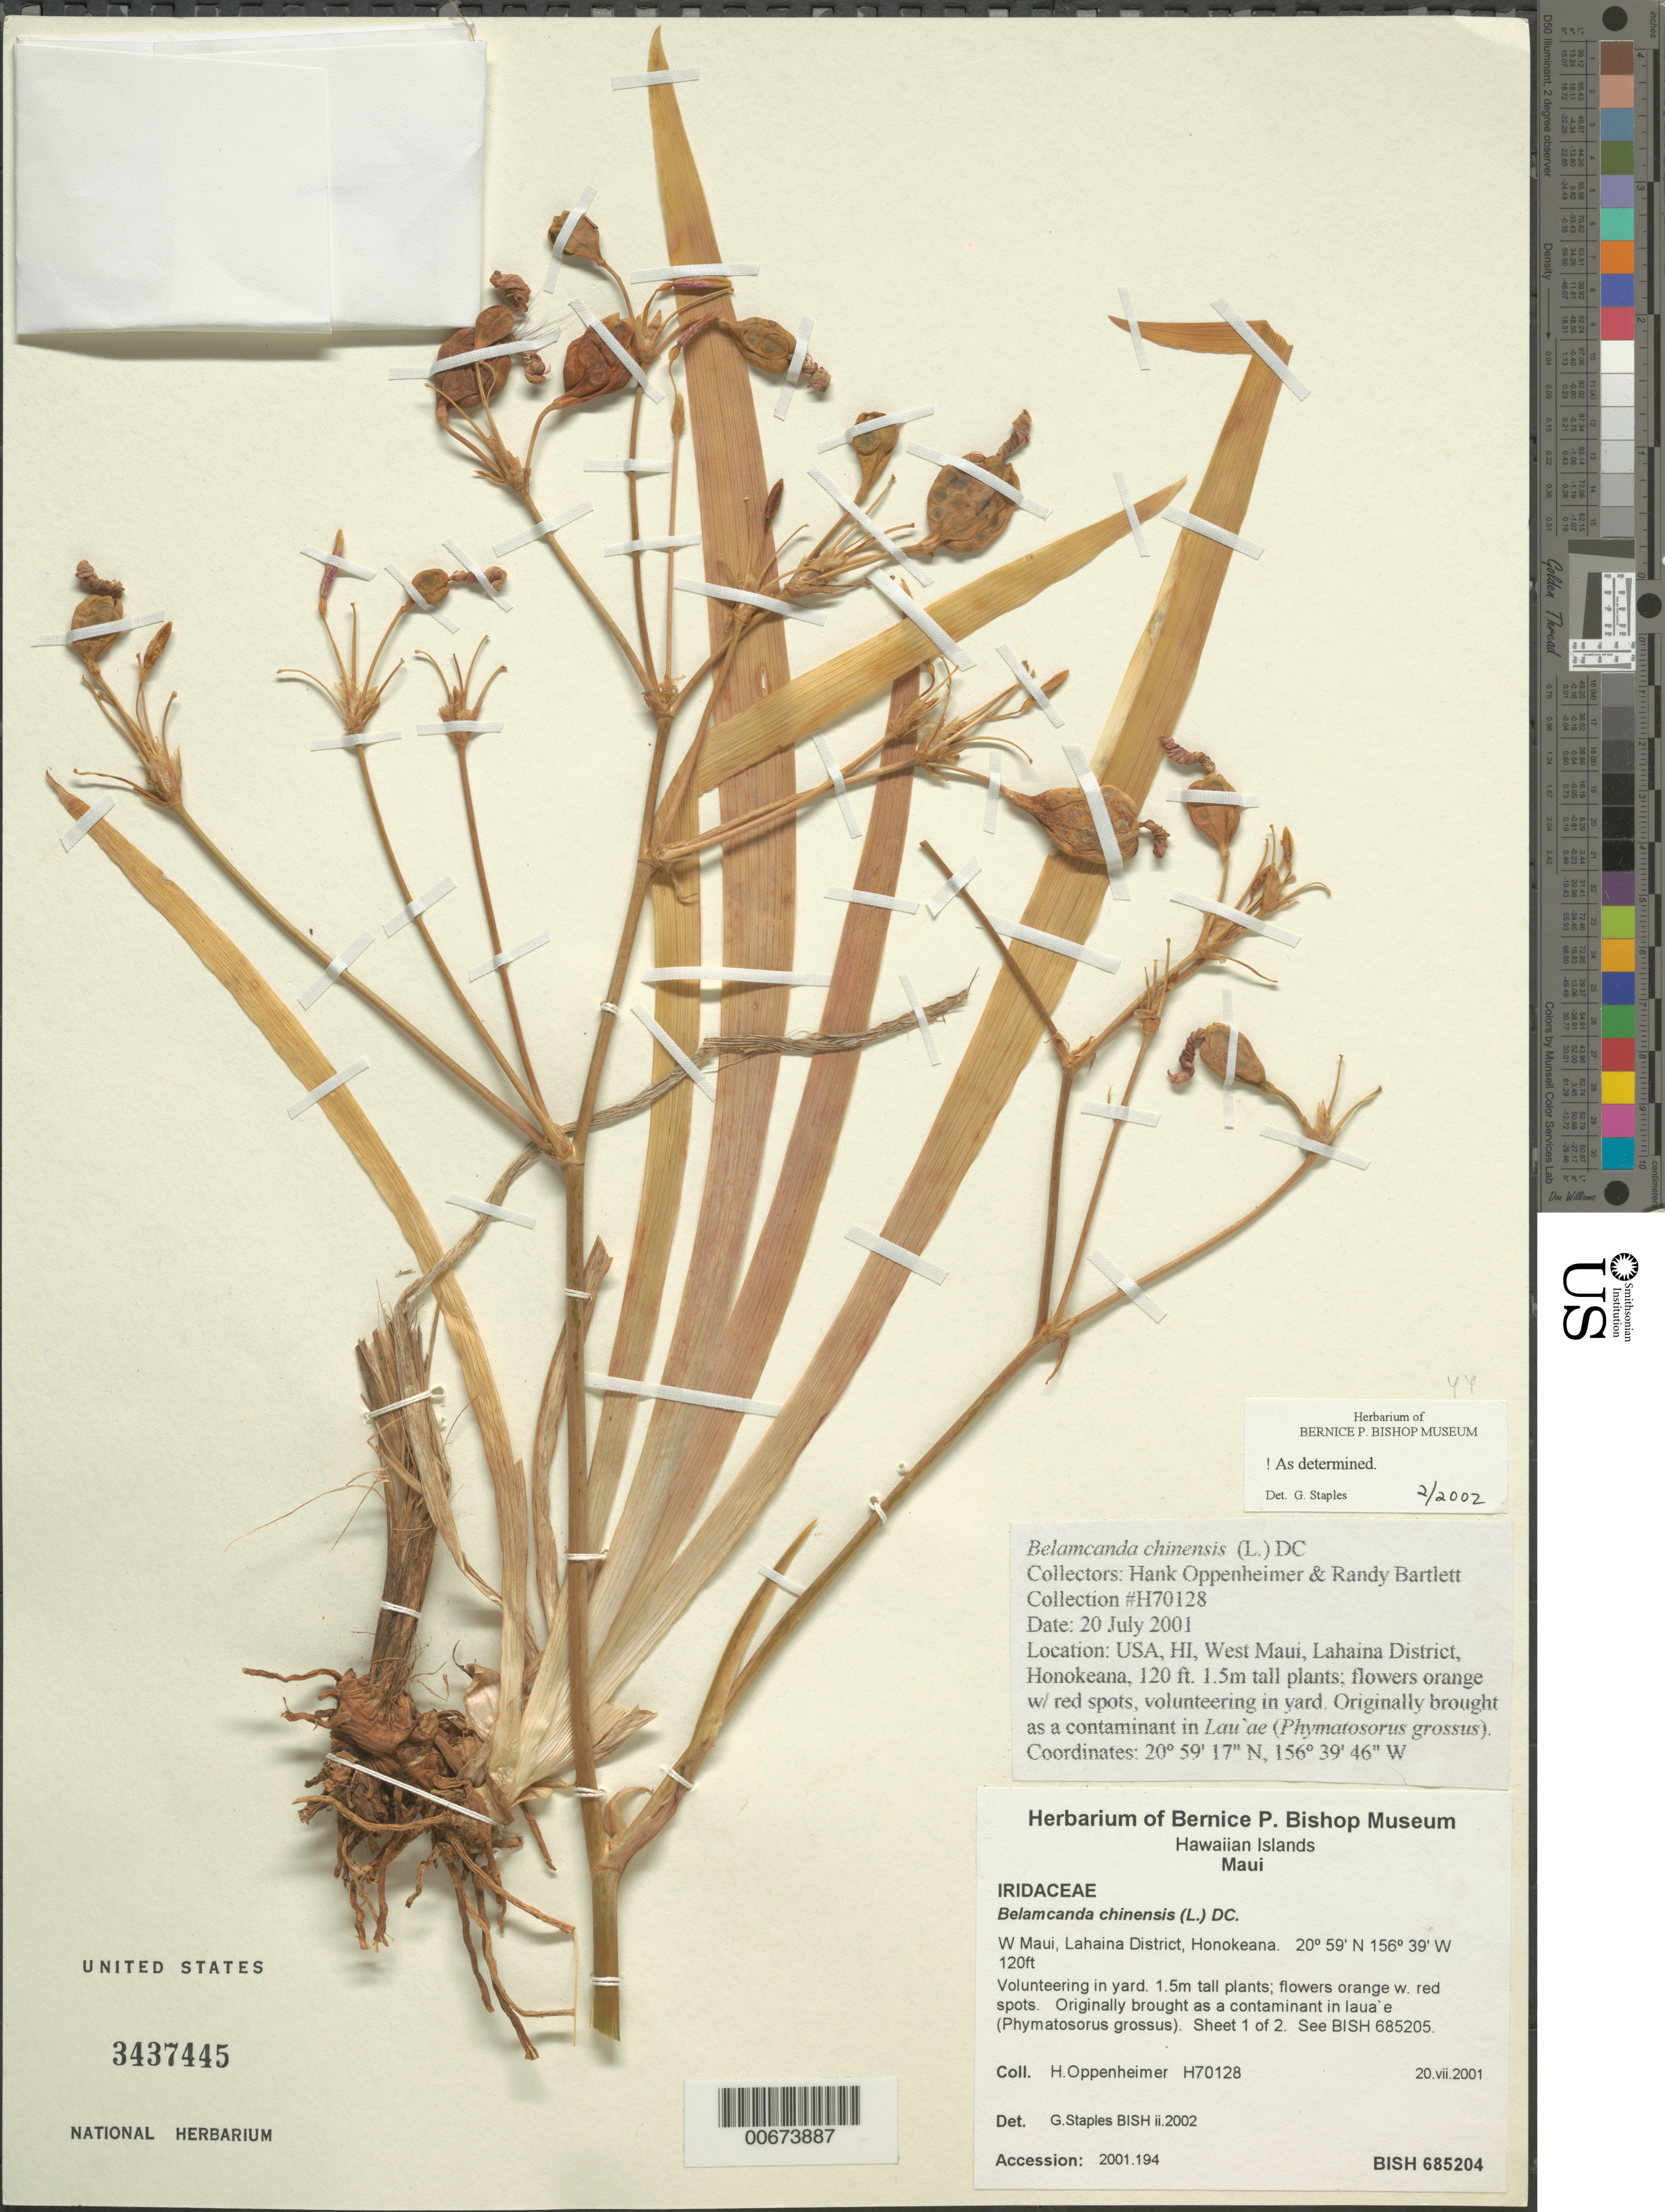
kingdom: Plantae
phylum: Tracheophyta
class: Liliopsida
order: Asparagales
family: Iridaceae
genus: Iris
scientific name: Iris domestica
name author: (L.) Goldblatt & Mabb.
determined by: Strong, Mark T., (BOT), Smithsonian Institution - National Museum of Natural History (UNITED STATES)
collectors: H. L. Oppenheimer & R. Bartlett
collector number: H70128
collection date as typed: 20 Jul 2001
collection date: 2001-07-20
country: United States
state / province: Hawaii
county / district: Maui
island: Maui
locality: West Maui, Lahaina District, Honokeana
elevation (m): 37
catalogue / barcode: US 3437445